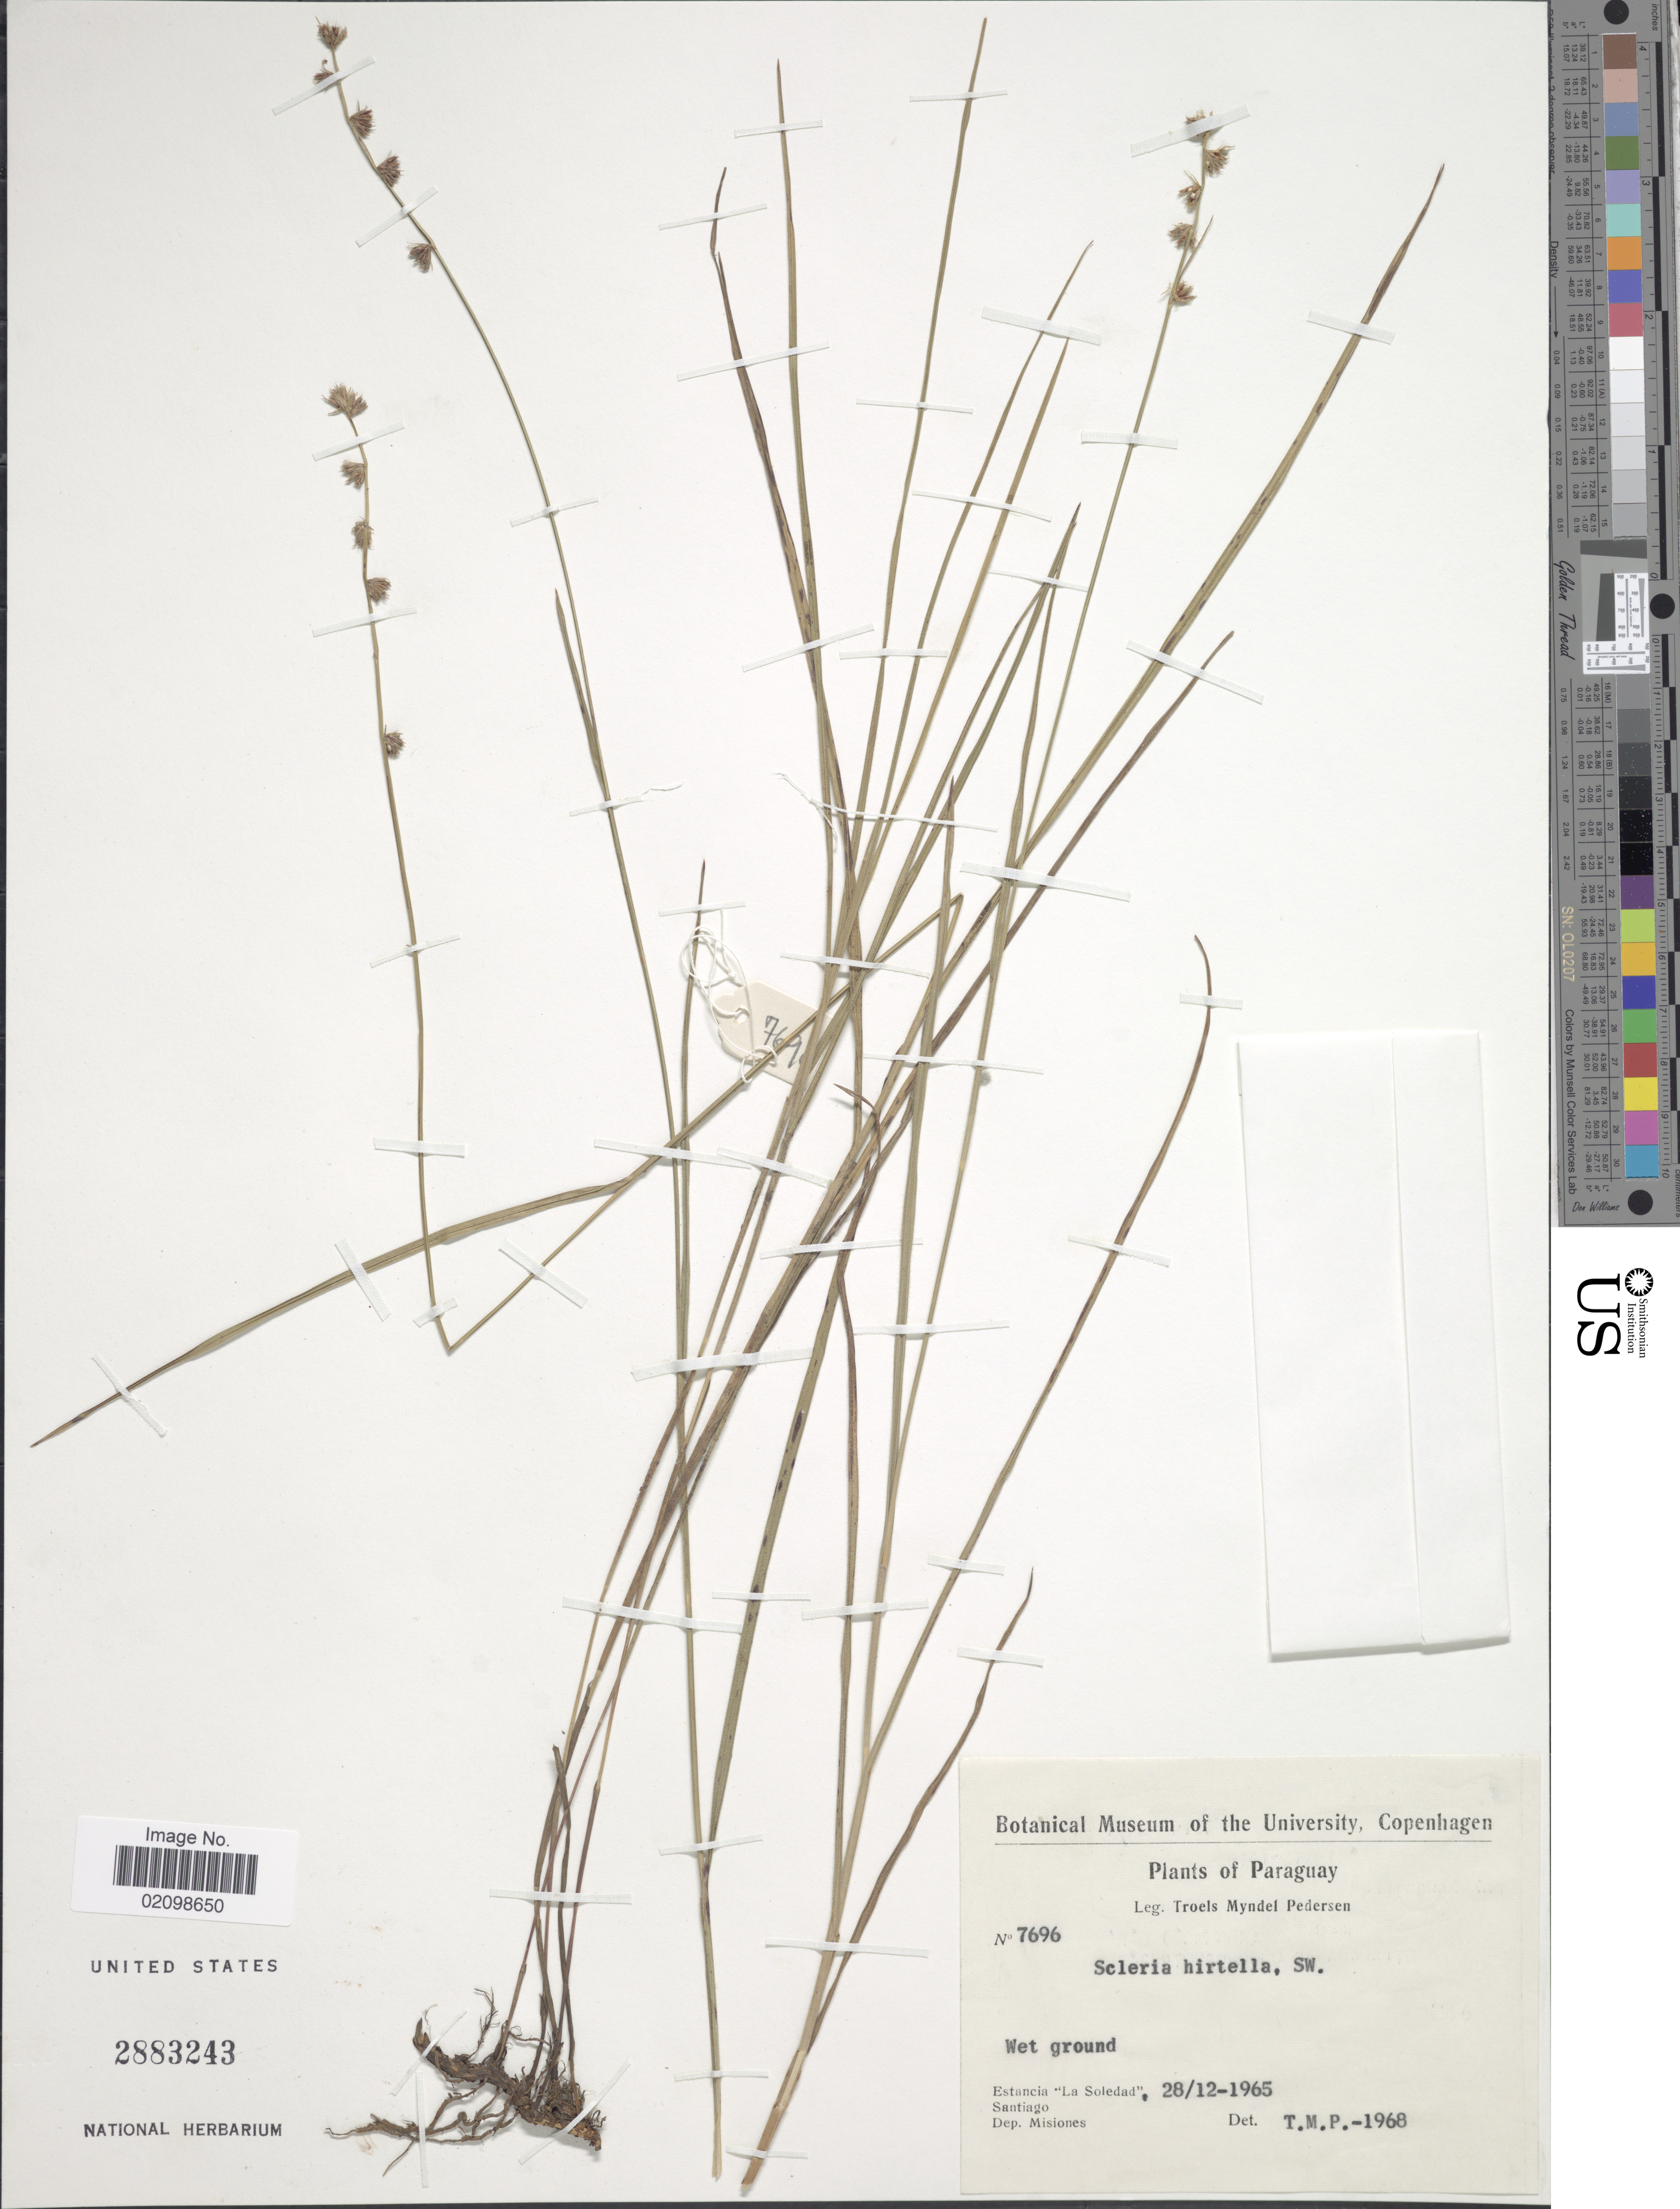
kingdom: Plantae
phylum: Tracheophyta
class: Liliopsida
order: Poales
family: Cyperaceae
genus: Scleria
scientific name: Scleria distans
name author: Poir.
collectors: T. Pederson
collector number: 7696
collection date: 1965-12-28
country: Paraguay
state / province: Misiones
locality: Wet ground, Estancia "La Soledad", Santiago, Dep. Santiago.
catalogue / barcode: US 2883243